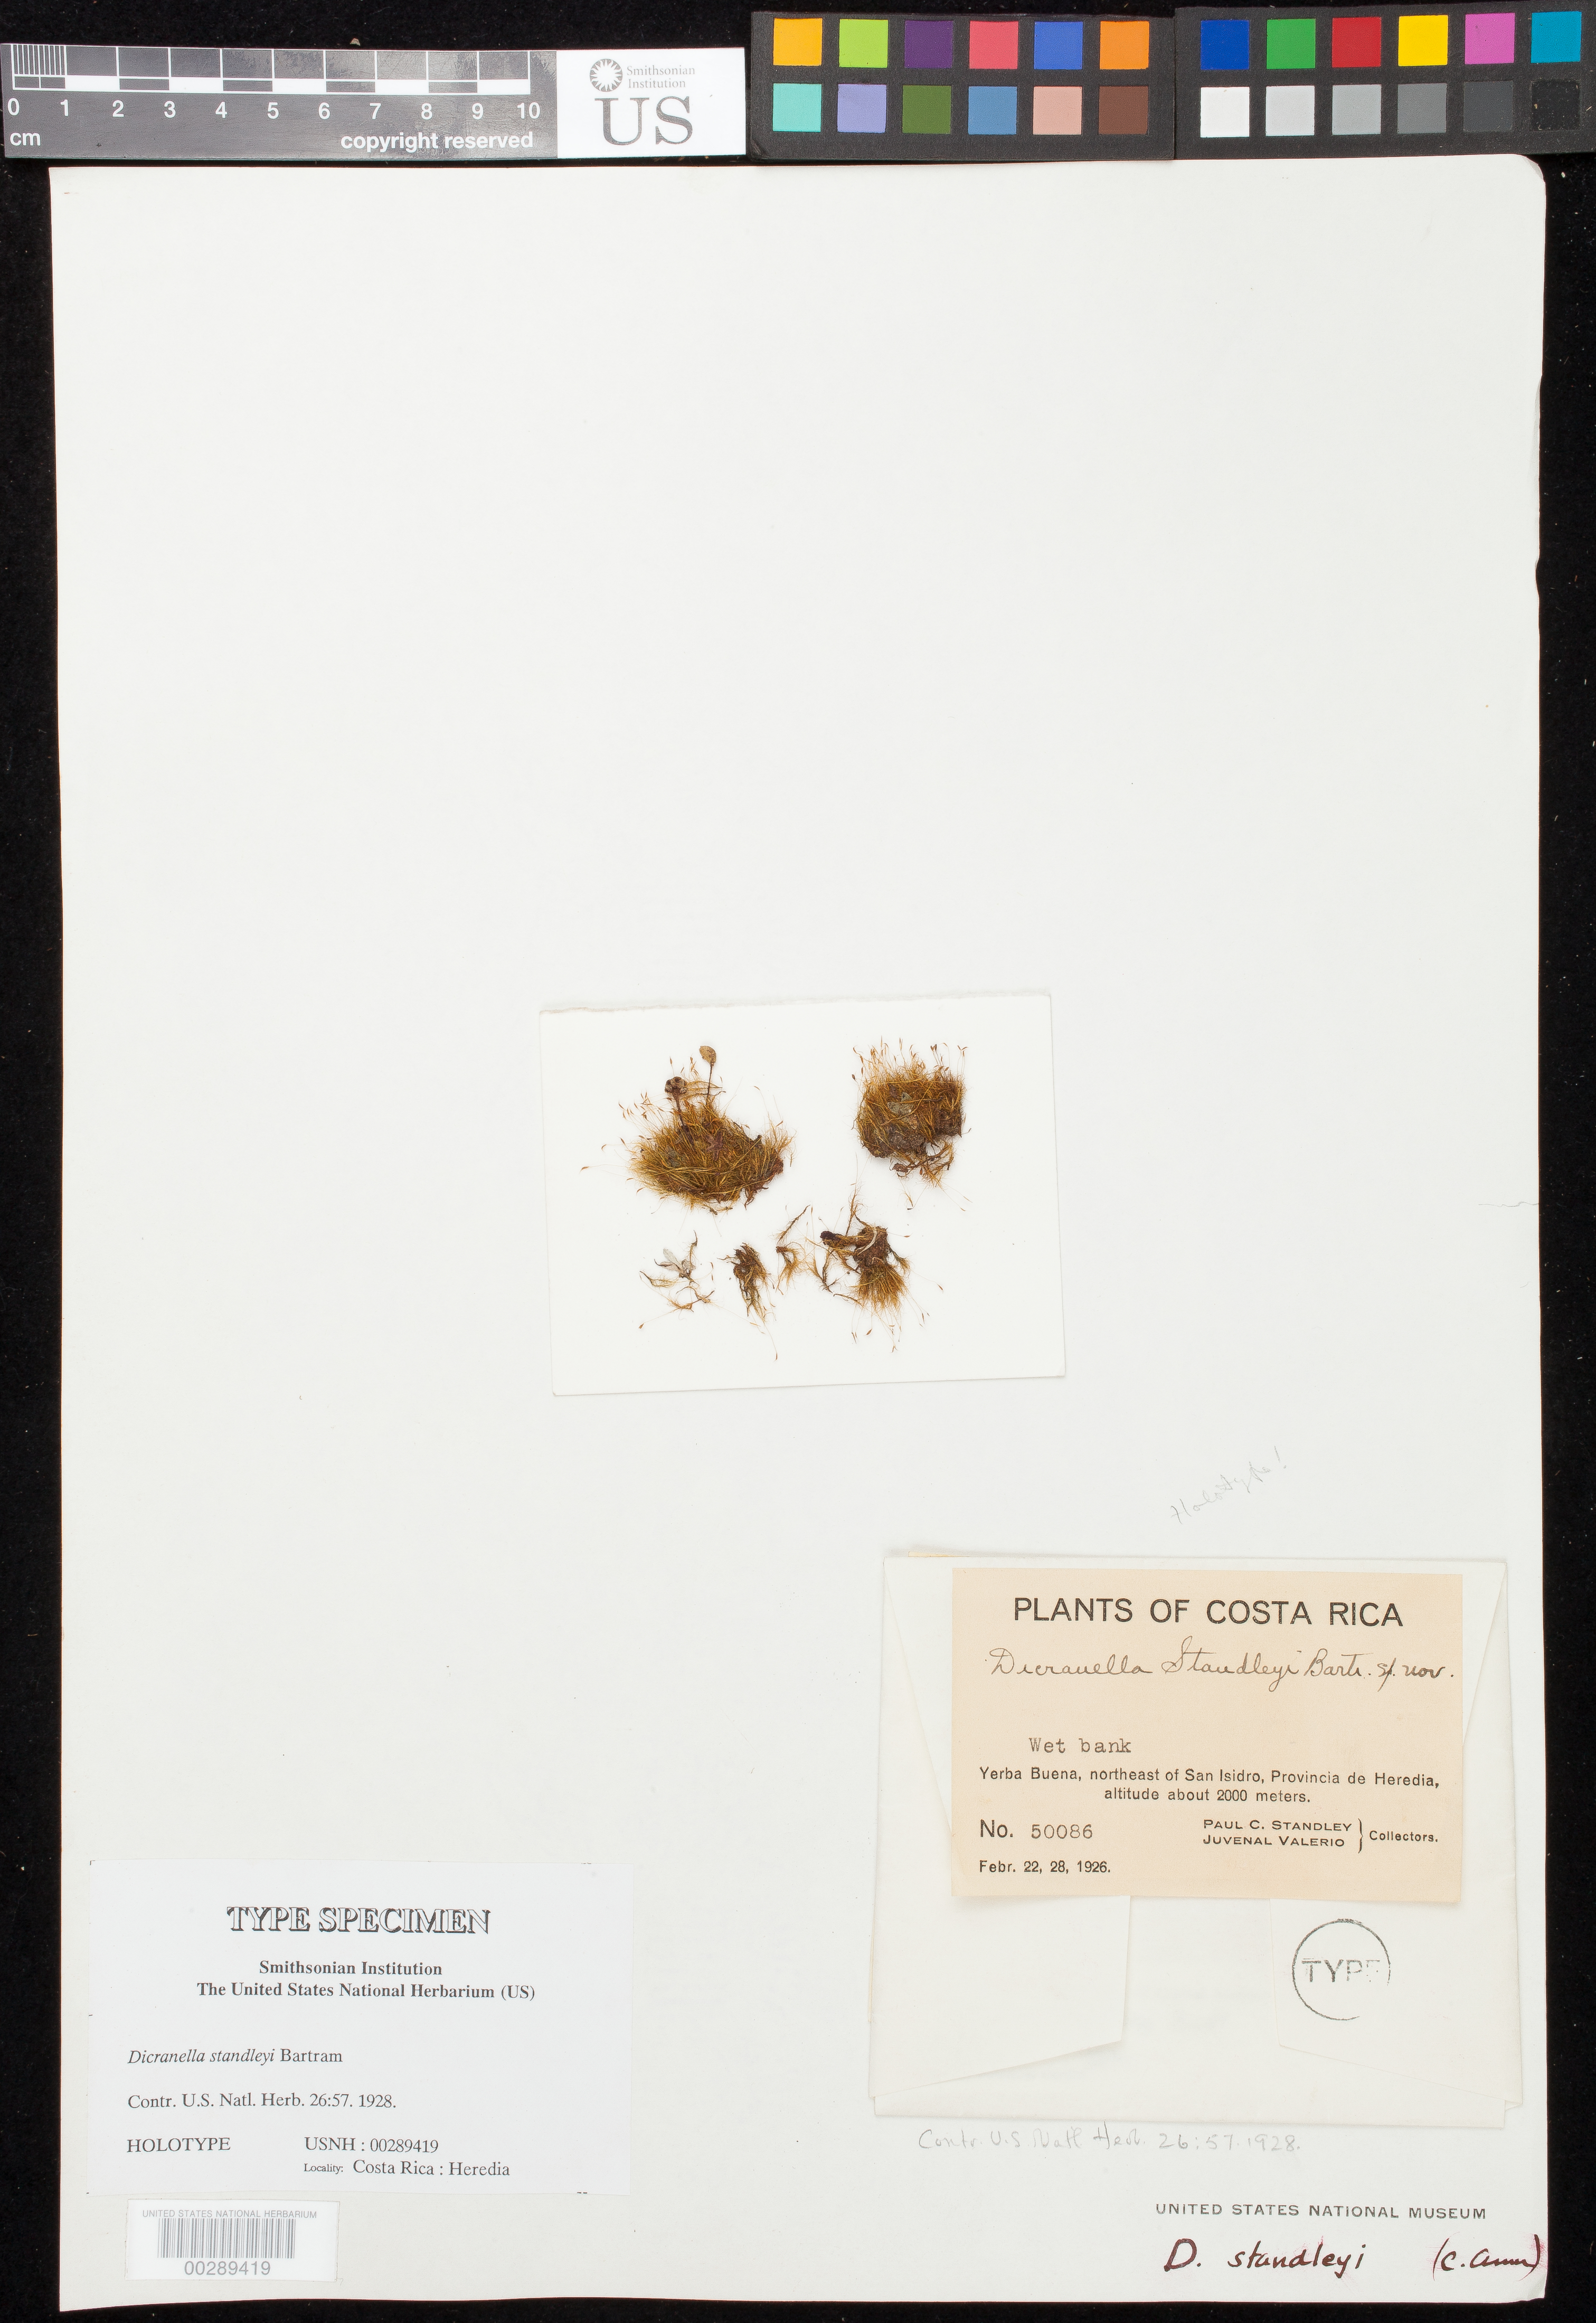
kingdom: Plantae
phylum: Bryophyta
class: Bryopsida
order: Dicranales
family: Dicranellaceae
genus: Dicranella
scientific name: Dicranella standleyi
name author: E.B. Bartram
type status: Holotype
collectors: P. C. Standley & J. Valerio R.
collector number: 50086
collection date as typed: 22 Feb 1926 and 28 Feb 1926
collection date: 1926-02-22,1926-02-28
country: Costa Rica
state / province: Heredia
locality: Yerba Buena, NE of San Isidro.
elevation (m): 2000